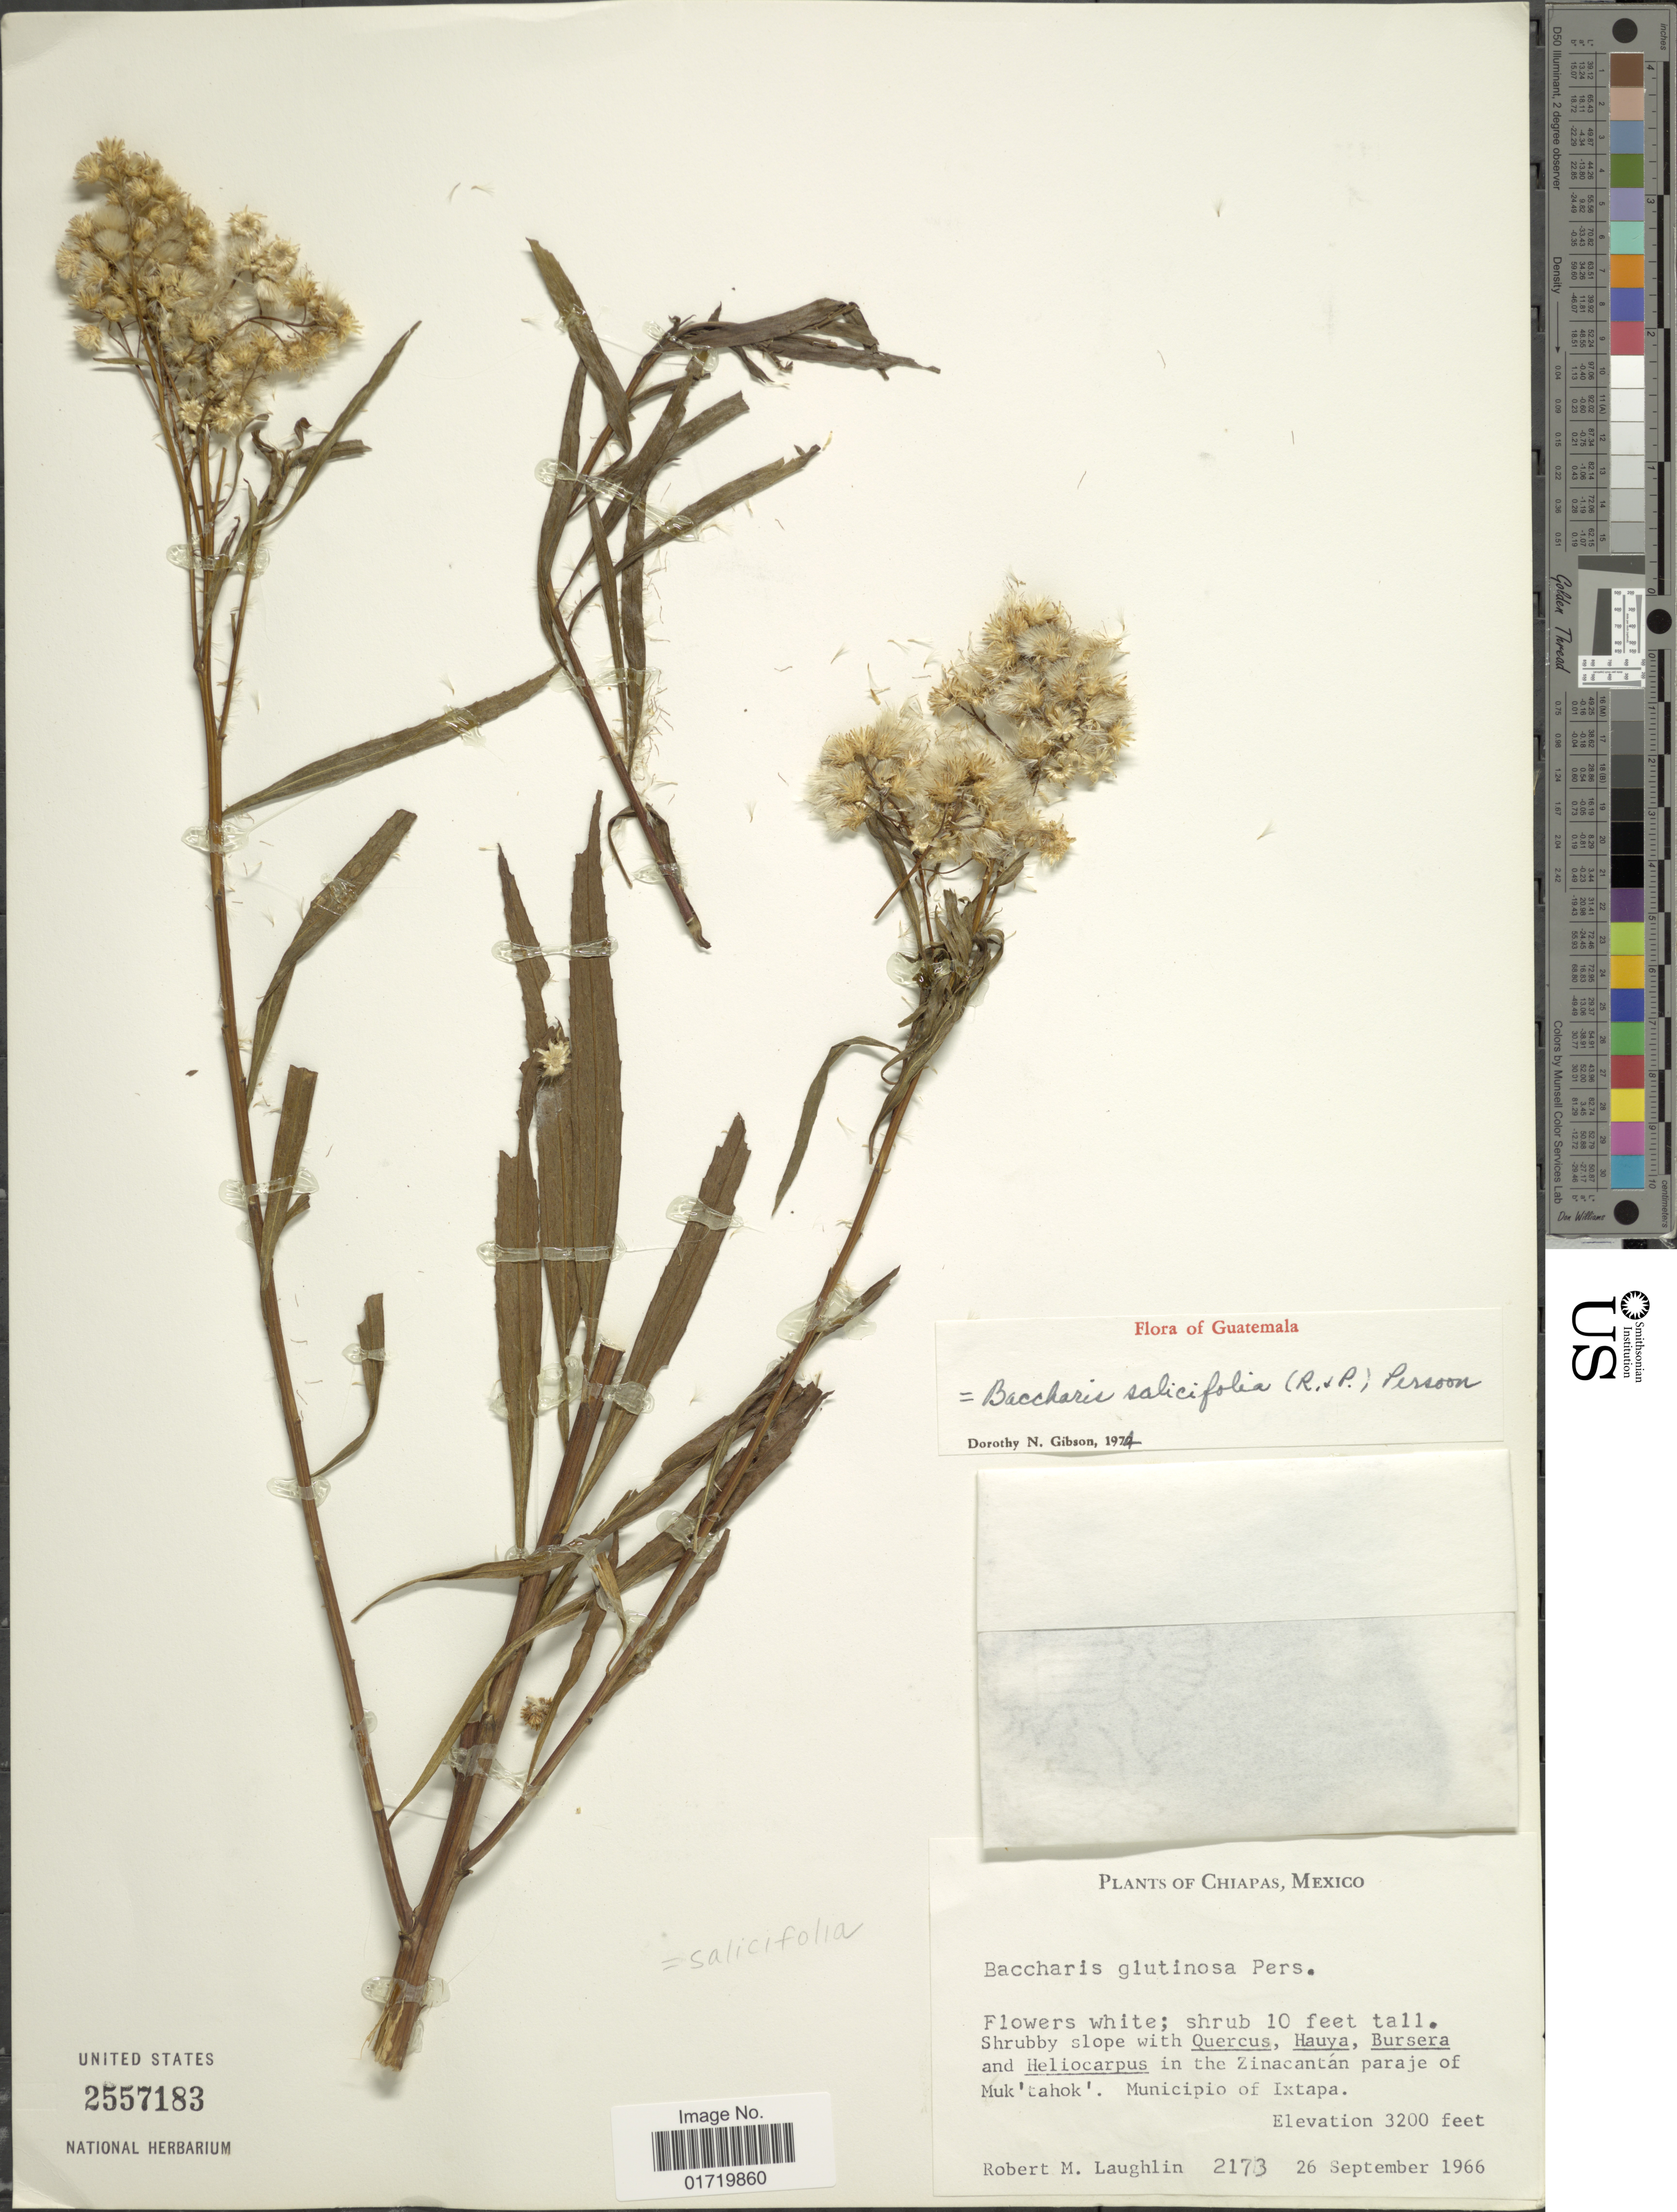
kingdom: Plantae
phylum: Tracheophyta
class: Magnoliopsida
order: Asterales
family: Asteraceae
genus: Baccharis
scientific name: Baccharis salicifolia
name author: (Ruiz & Pav.) Pers.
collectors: R. M. Laughlin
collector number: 2173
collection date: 1966-09-26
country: Mexico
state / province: Chiapas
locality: In the Zinacantan paraje of Muk'tahok', Municipio of Ixtapa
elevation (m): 975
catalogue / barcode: US 2557183